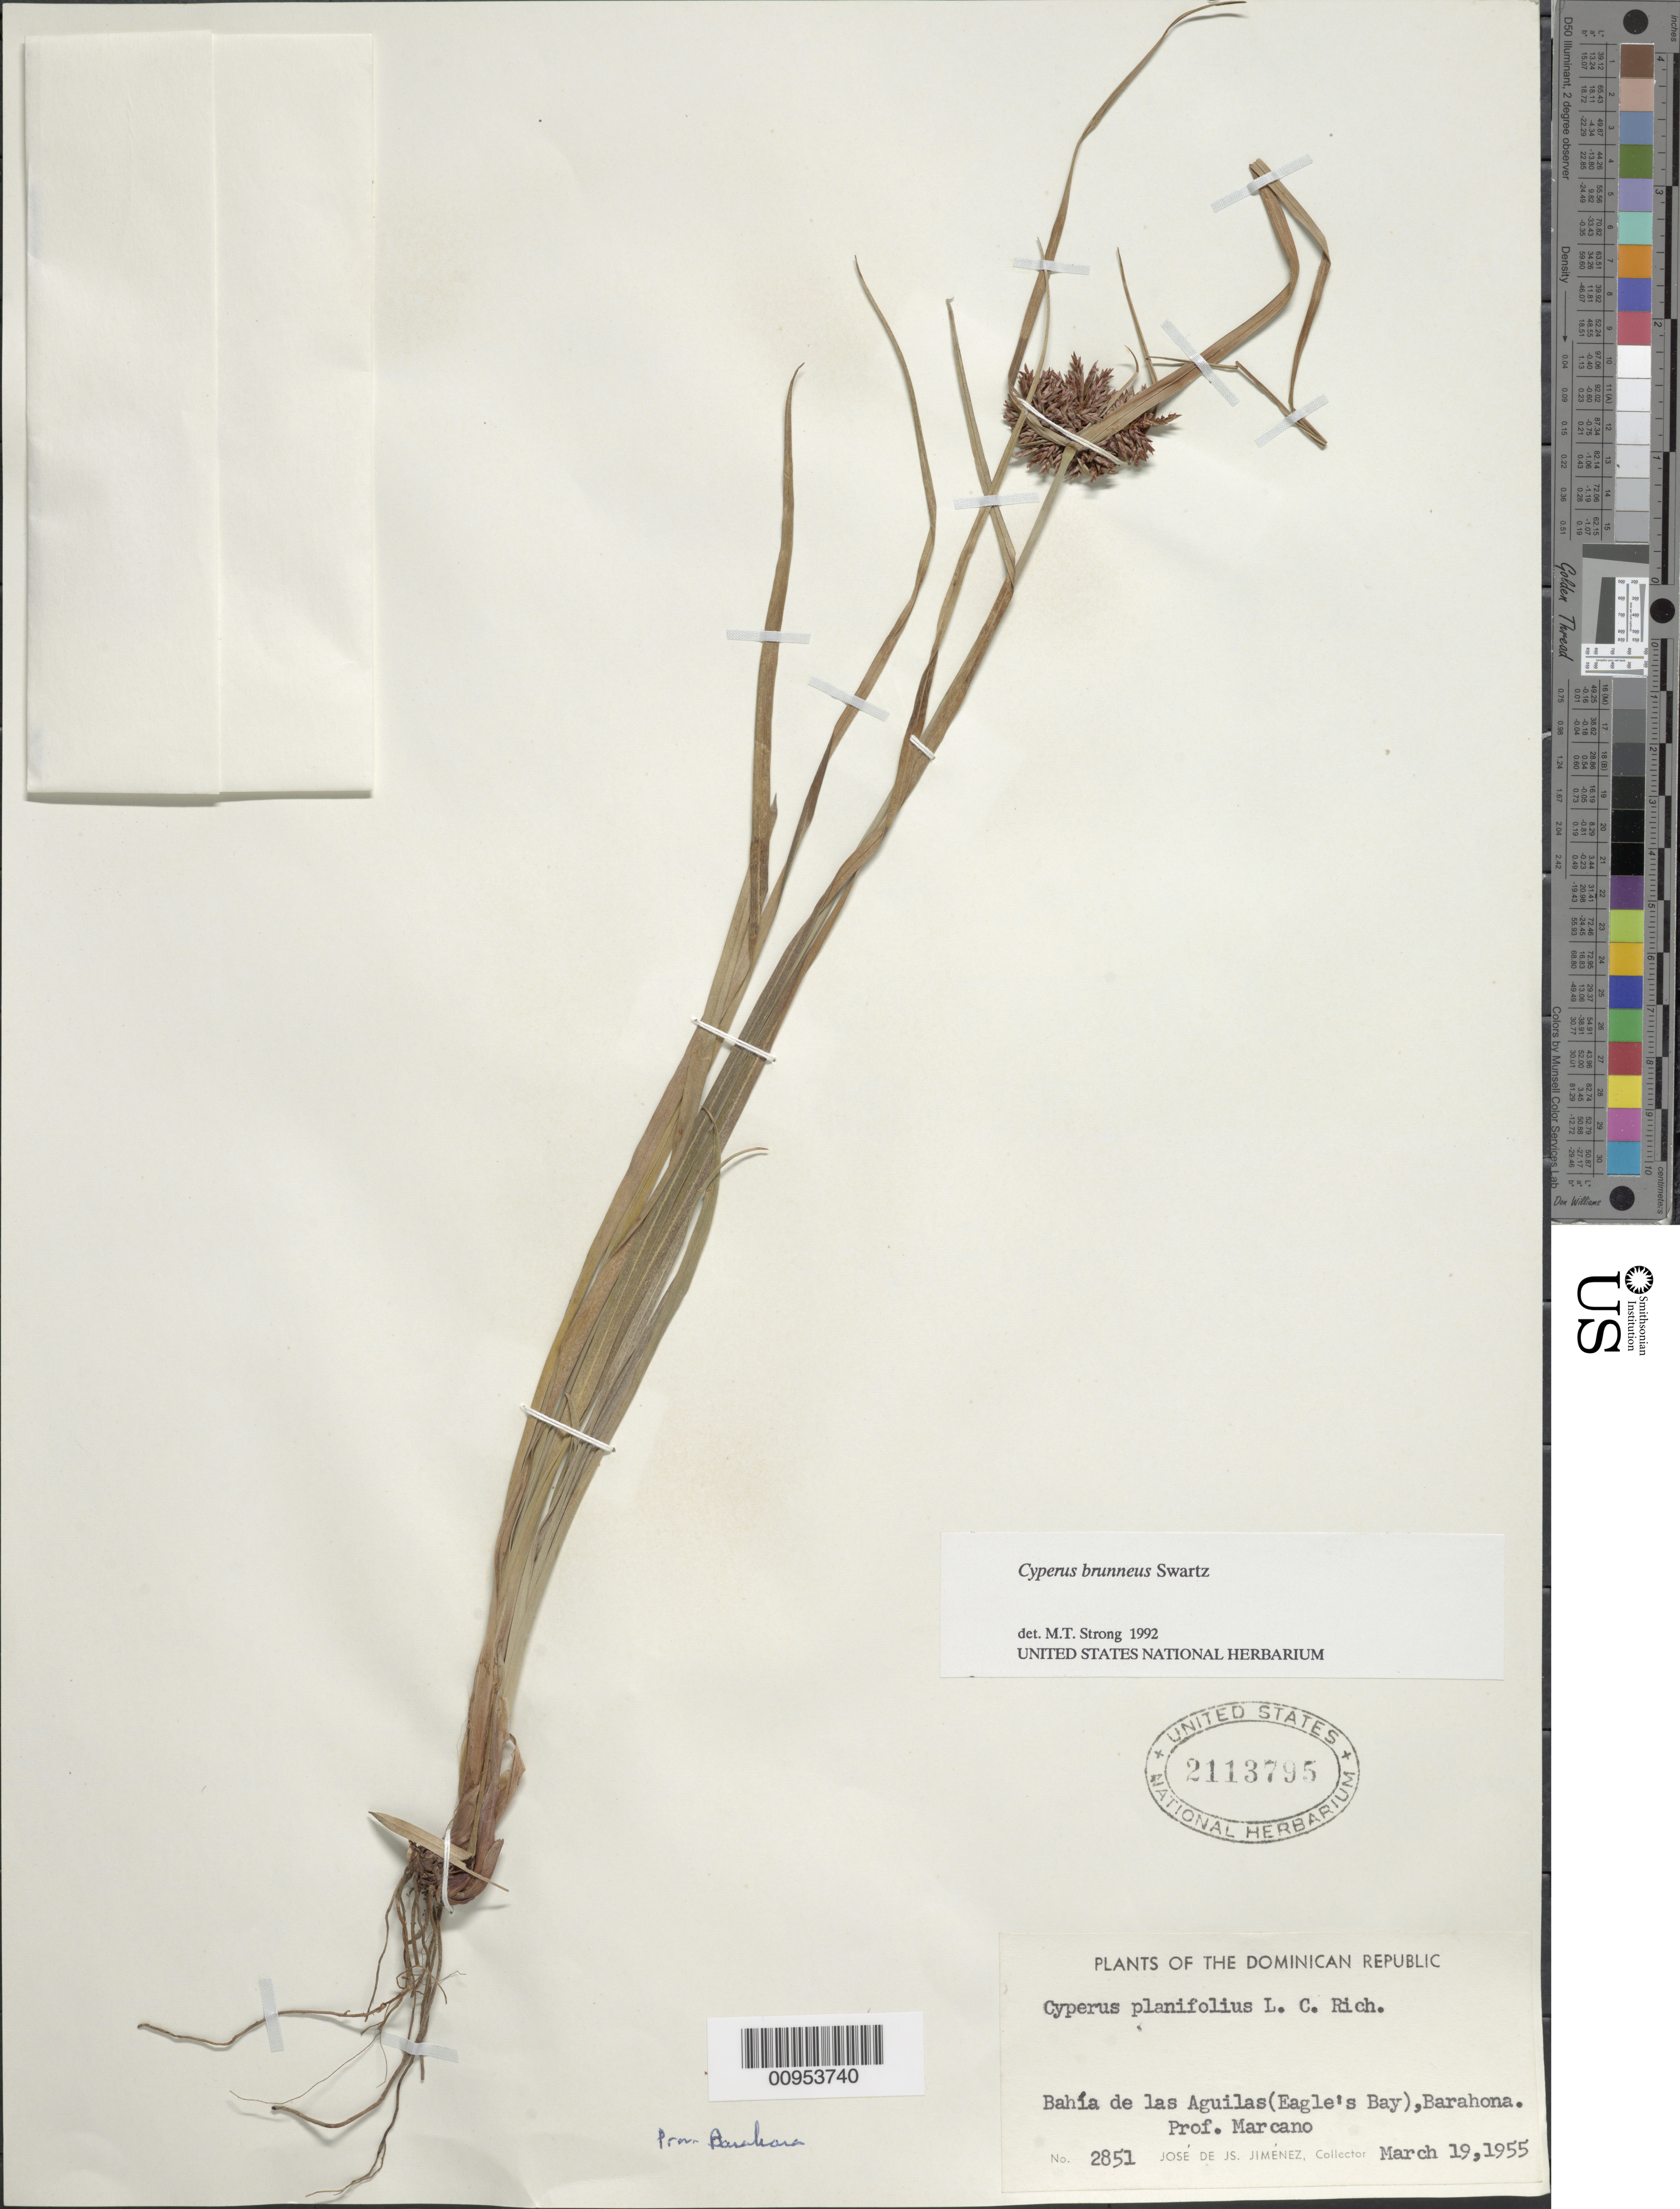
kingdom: Plantae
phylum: Tracheophyta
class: Liliopsida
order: Poales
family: Cyperaceae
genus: Cyperus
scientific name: Cyperus brunneus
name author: Sw.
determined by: Strong, M. T., (US), Smithsonian Institution - National Museum of Natural History (UNITED STATES)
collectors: J. J. Jiménez & -. Marcano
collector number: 2851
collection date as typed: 19 Mar 1955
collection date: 1955-03-19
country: Dominican Republic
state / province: Barahona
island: Hispaniola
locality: Bahía de las Aquilas (Eagle's Bay)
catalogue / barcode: US 2113795